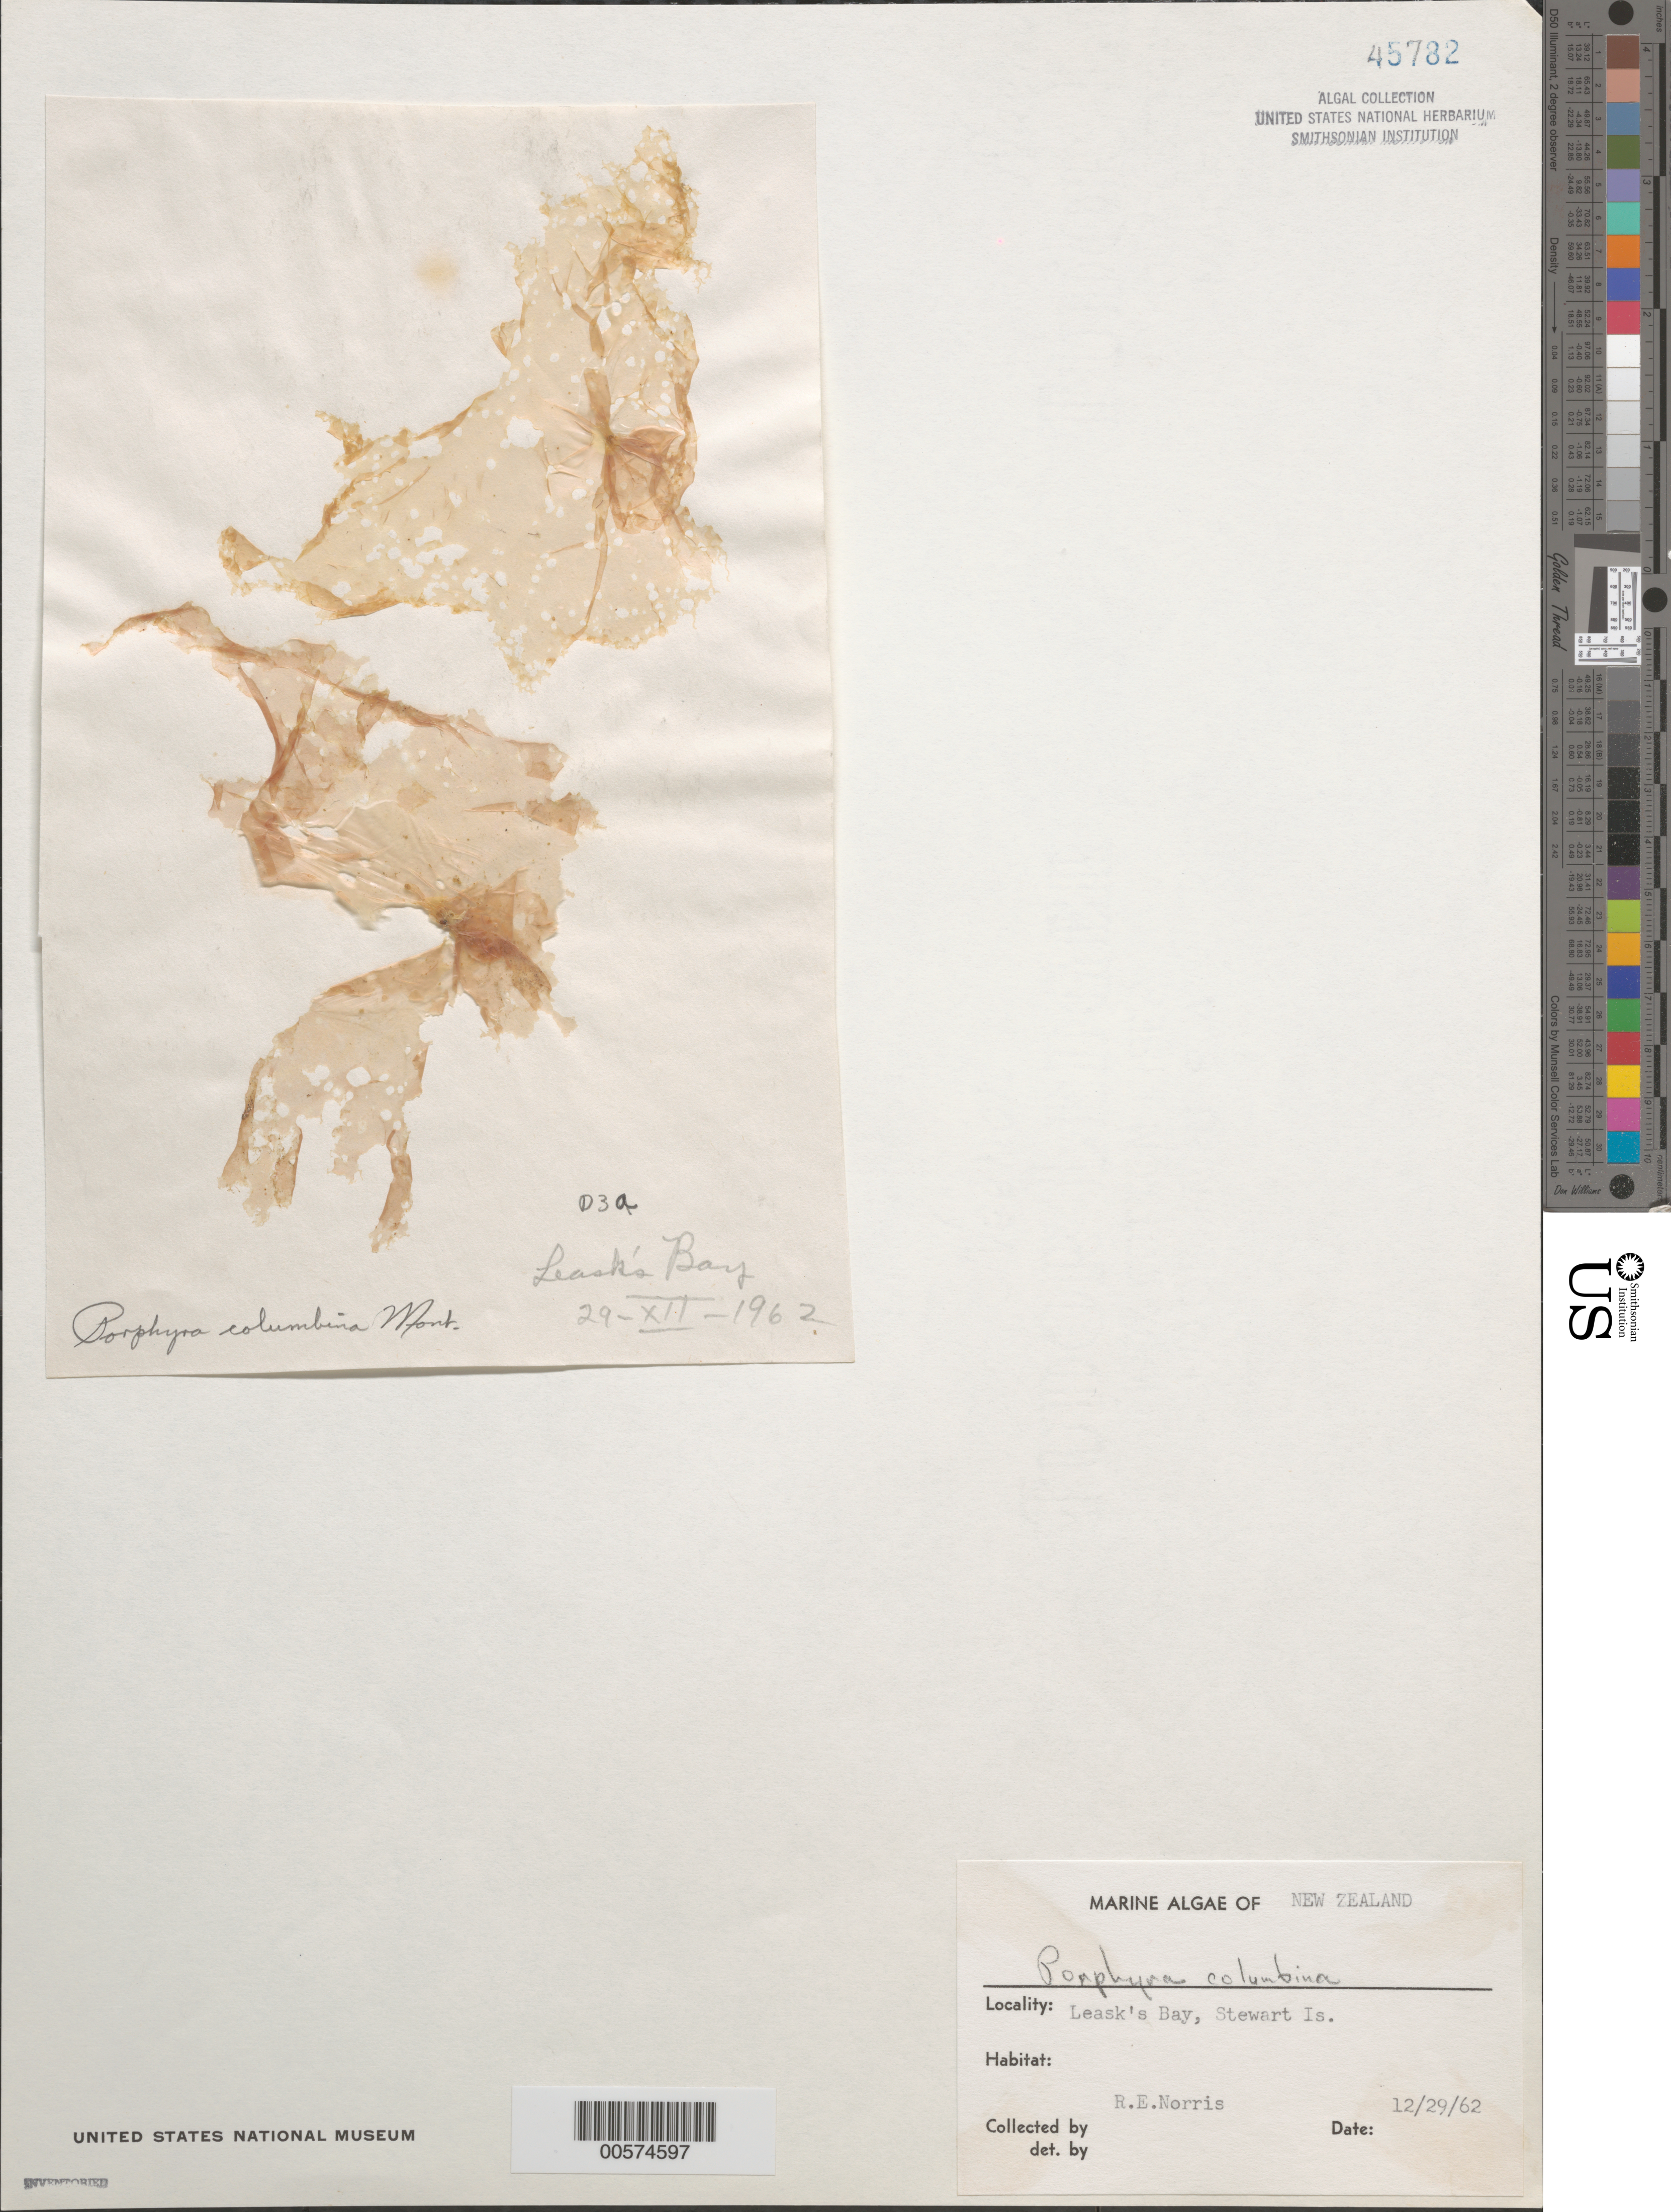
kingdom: Plantae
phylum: Rhodophyta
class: Bangiophyceae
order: Bangiales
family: Bangiaceae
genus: Pyropia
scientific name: Pyropia columbina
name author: (Mont.) W.A. Nelson in J.E. Sutherl. et al.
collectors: R. E. Norris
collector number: D-3a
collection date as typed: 29 Dec 1962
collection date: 1962-12-29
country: New Zealand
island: Stewart Island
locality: Leask's Bay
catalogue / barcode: US 45782